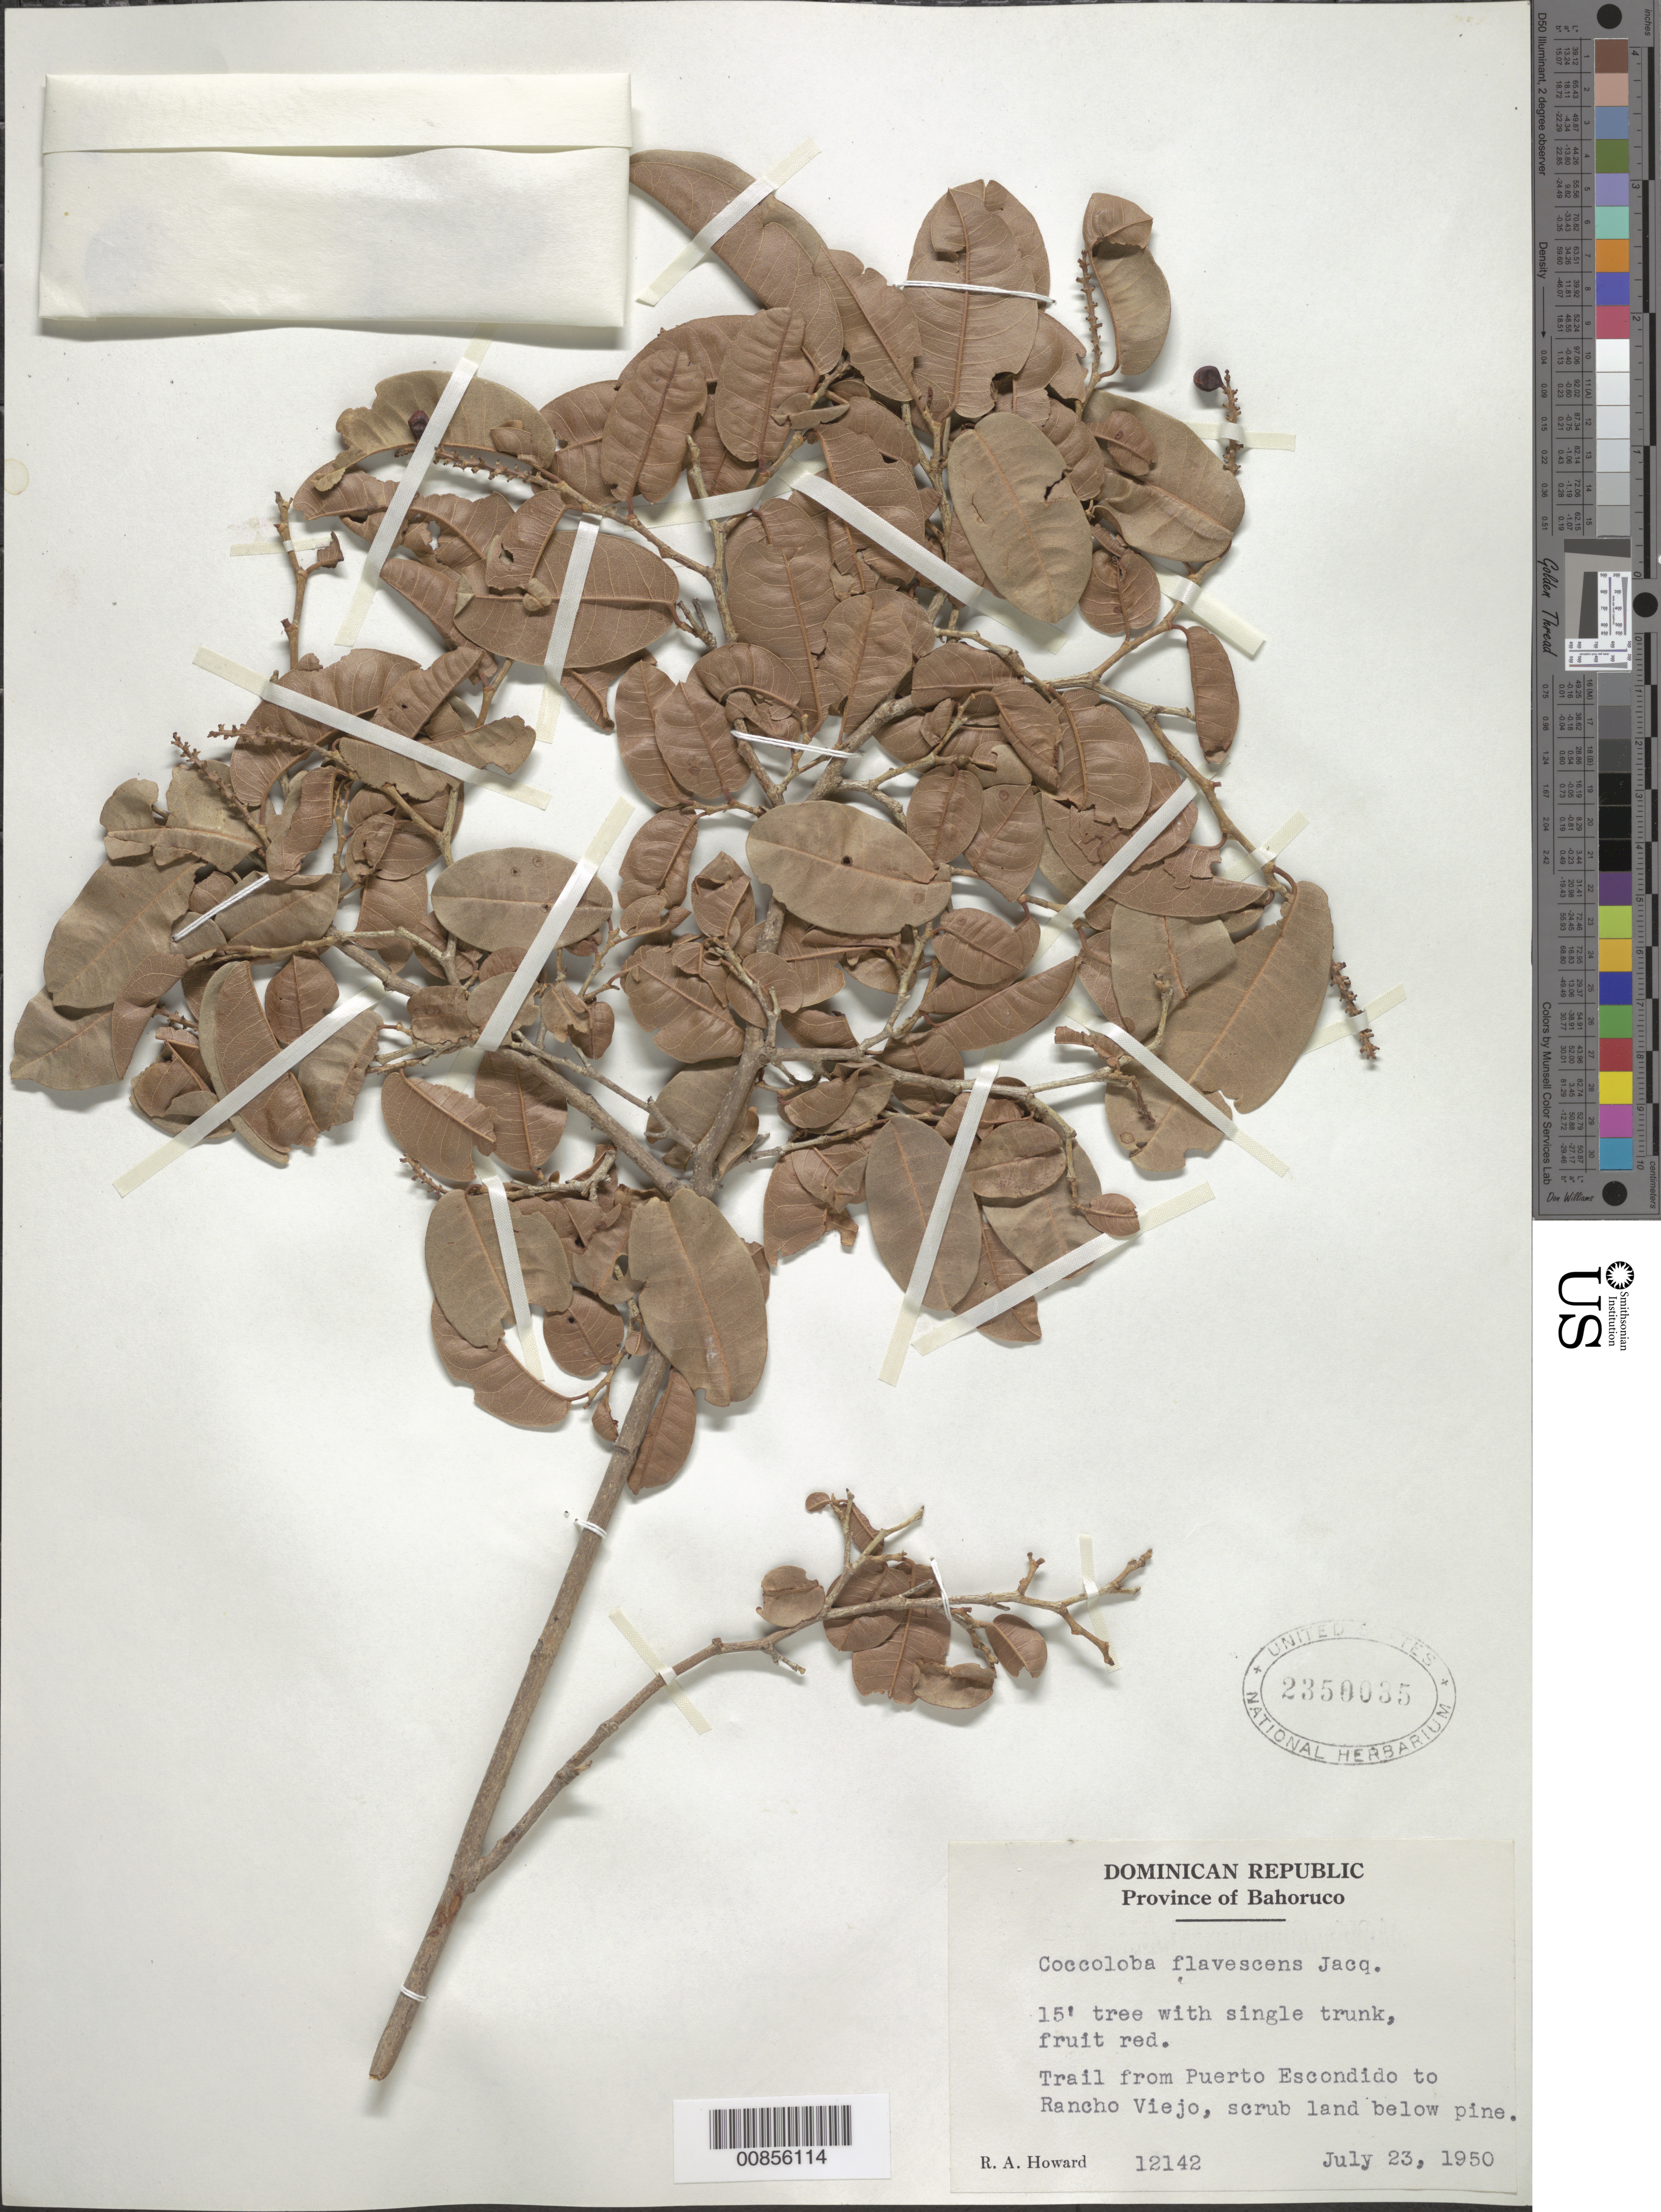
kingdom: Plantae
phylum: Tracheophyta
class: Magnoliopsida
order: Caryophyllales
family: Polygonaceae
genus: Coccoloba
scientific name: Coccoloba flavescens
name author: Jacq.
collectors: R. A. Howard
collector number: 12142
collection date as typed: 23 Jul 1950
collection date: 1950-07-23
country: Dominican Republic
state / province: Baoruco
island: Hispaniola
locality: Trail from Puerto escondido to Rancho Viejo.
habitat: Scrub land below pine.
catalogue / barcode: US 2350035